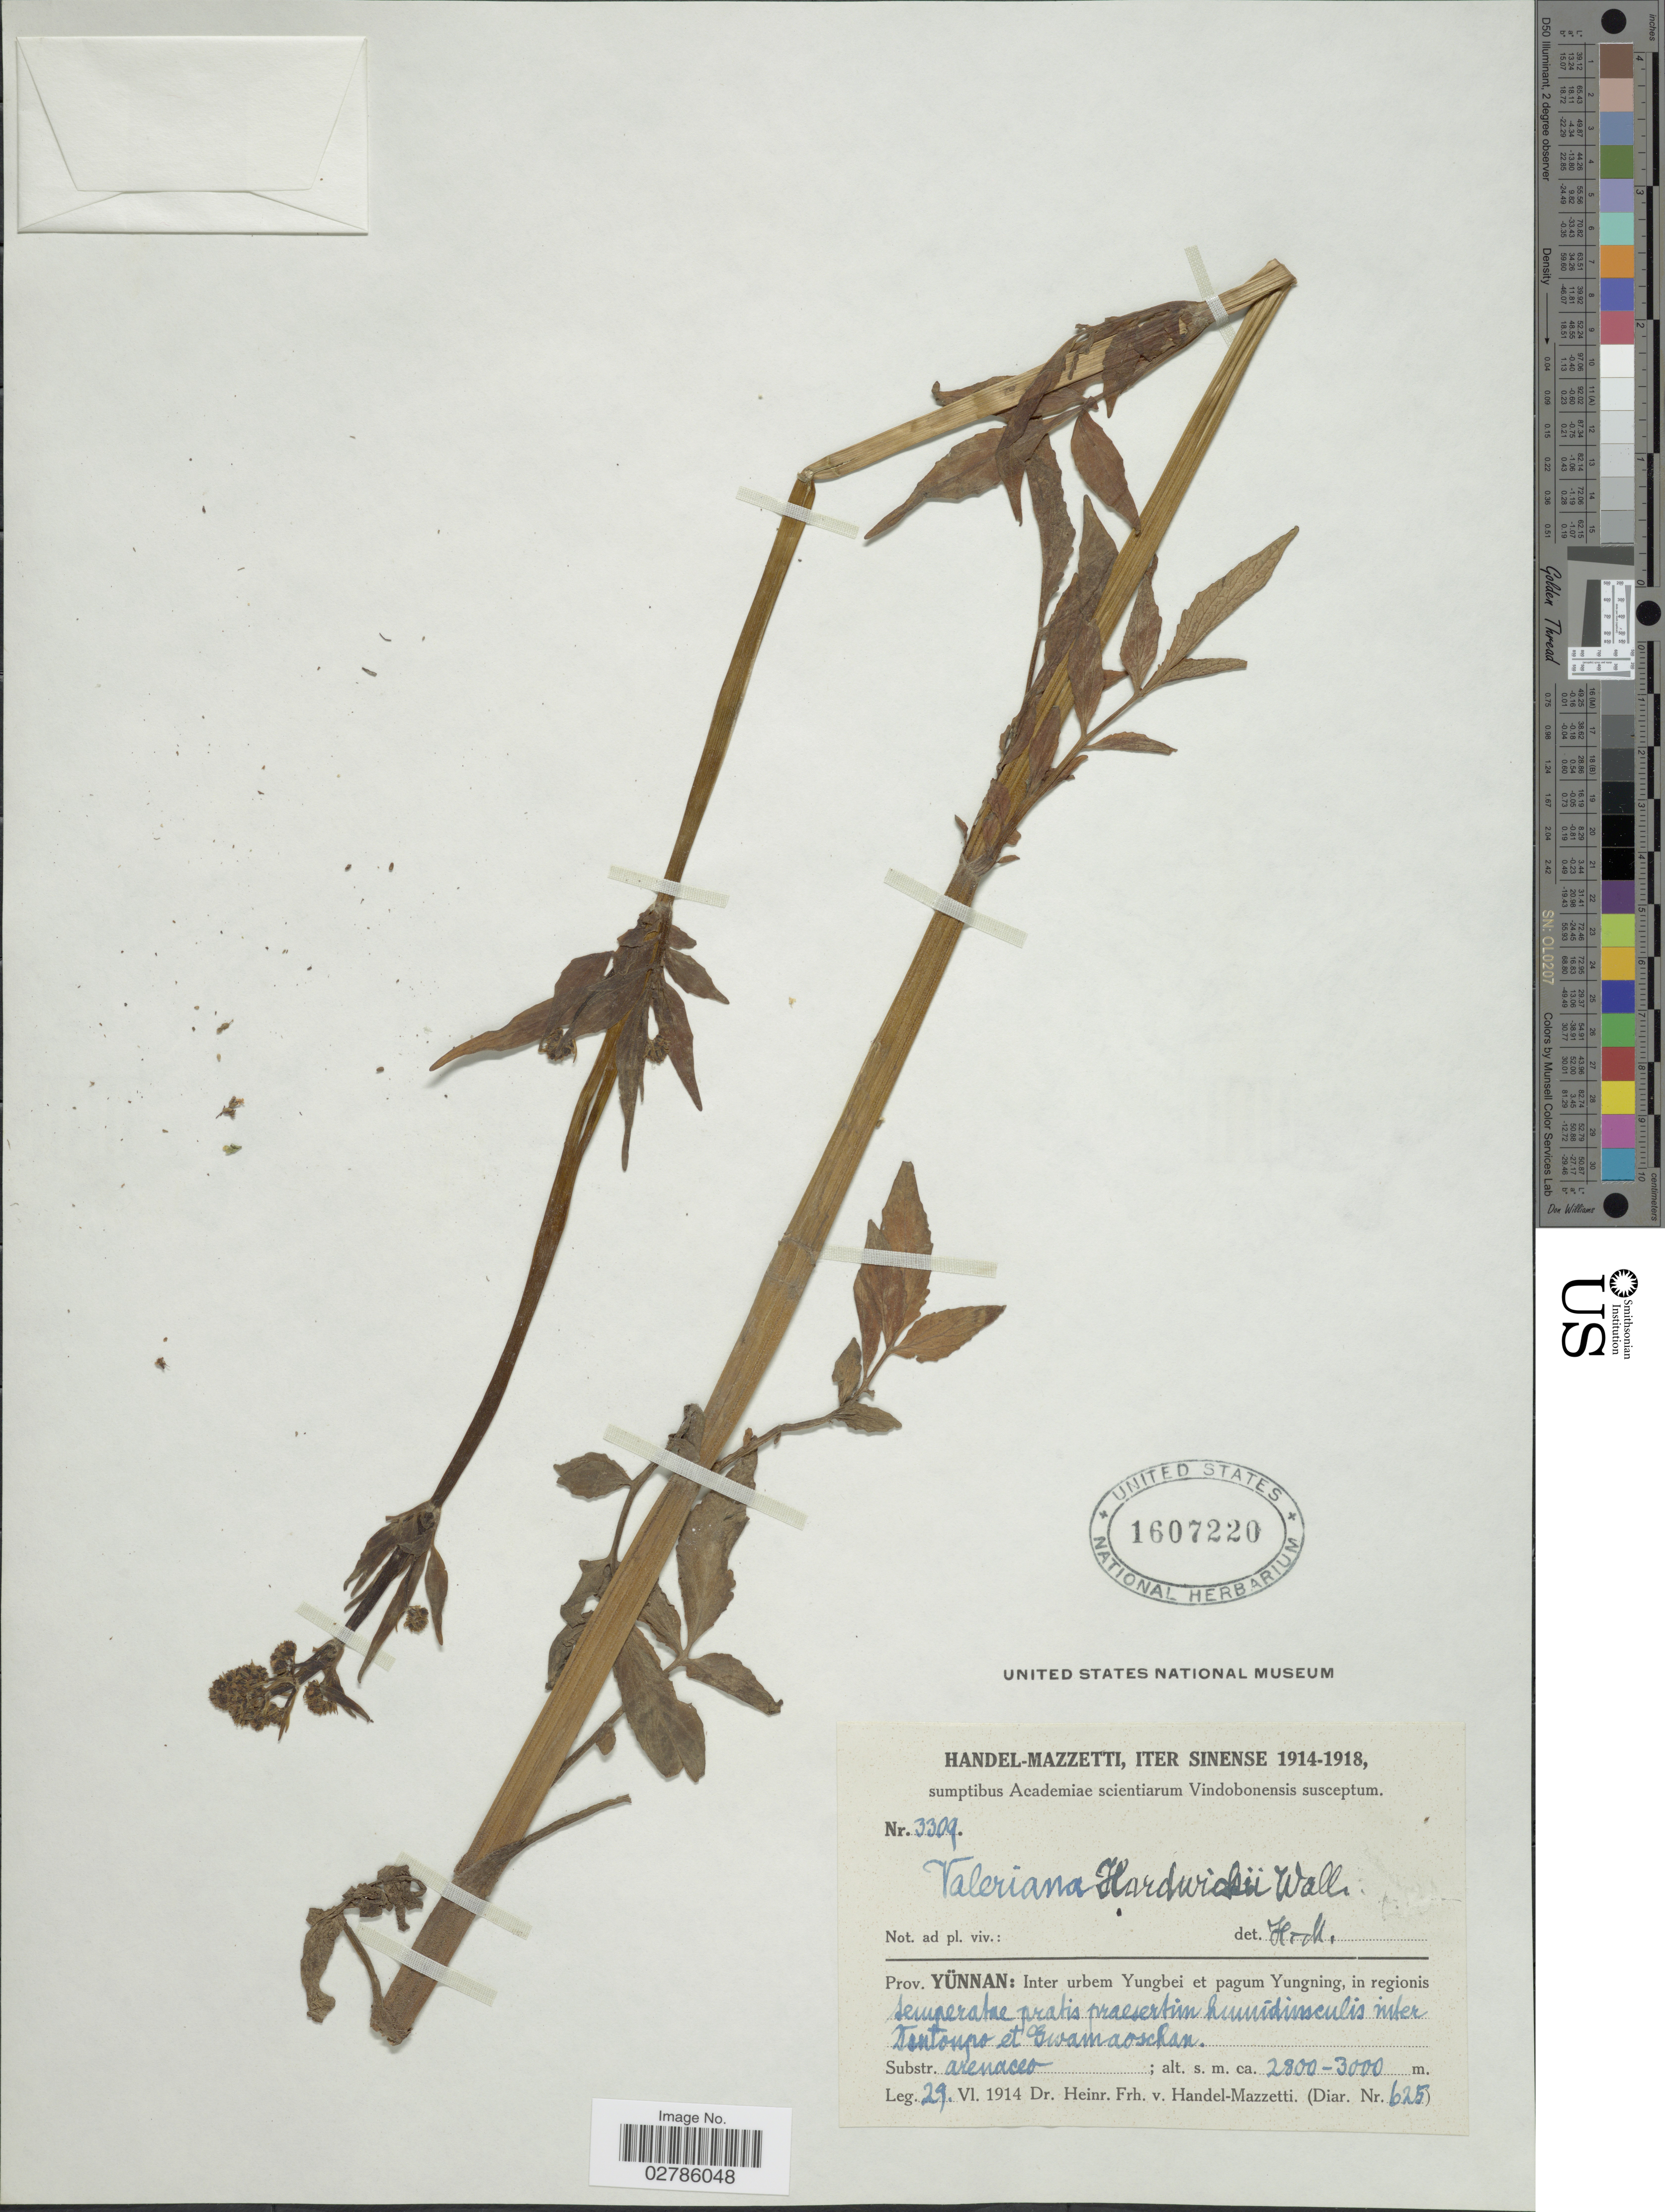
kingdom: Plantae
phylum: Tracheophyta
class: Magnoliopsida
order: Dipsacales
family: Caprifoliaceae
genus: Valeriana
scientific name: Valeriana hardwickii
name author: Wall.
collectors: H. Handel-Mazzetti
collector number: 3309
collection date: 1914-06-29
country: China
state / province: Yunnan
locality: Prov. Yünnan: Iter urbem Yungbei et pagum Yungning, in regionis semperatae [interpreted] pratus humidinculis inter Dontoupo et Gwamaoschan.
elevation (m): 2800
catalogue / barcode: US 1607220